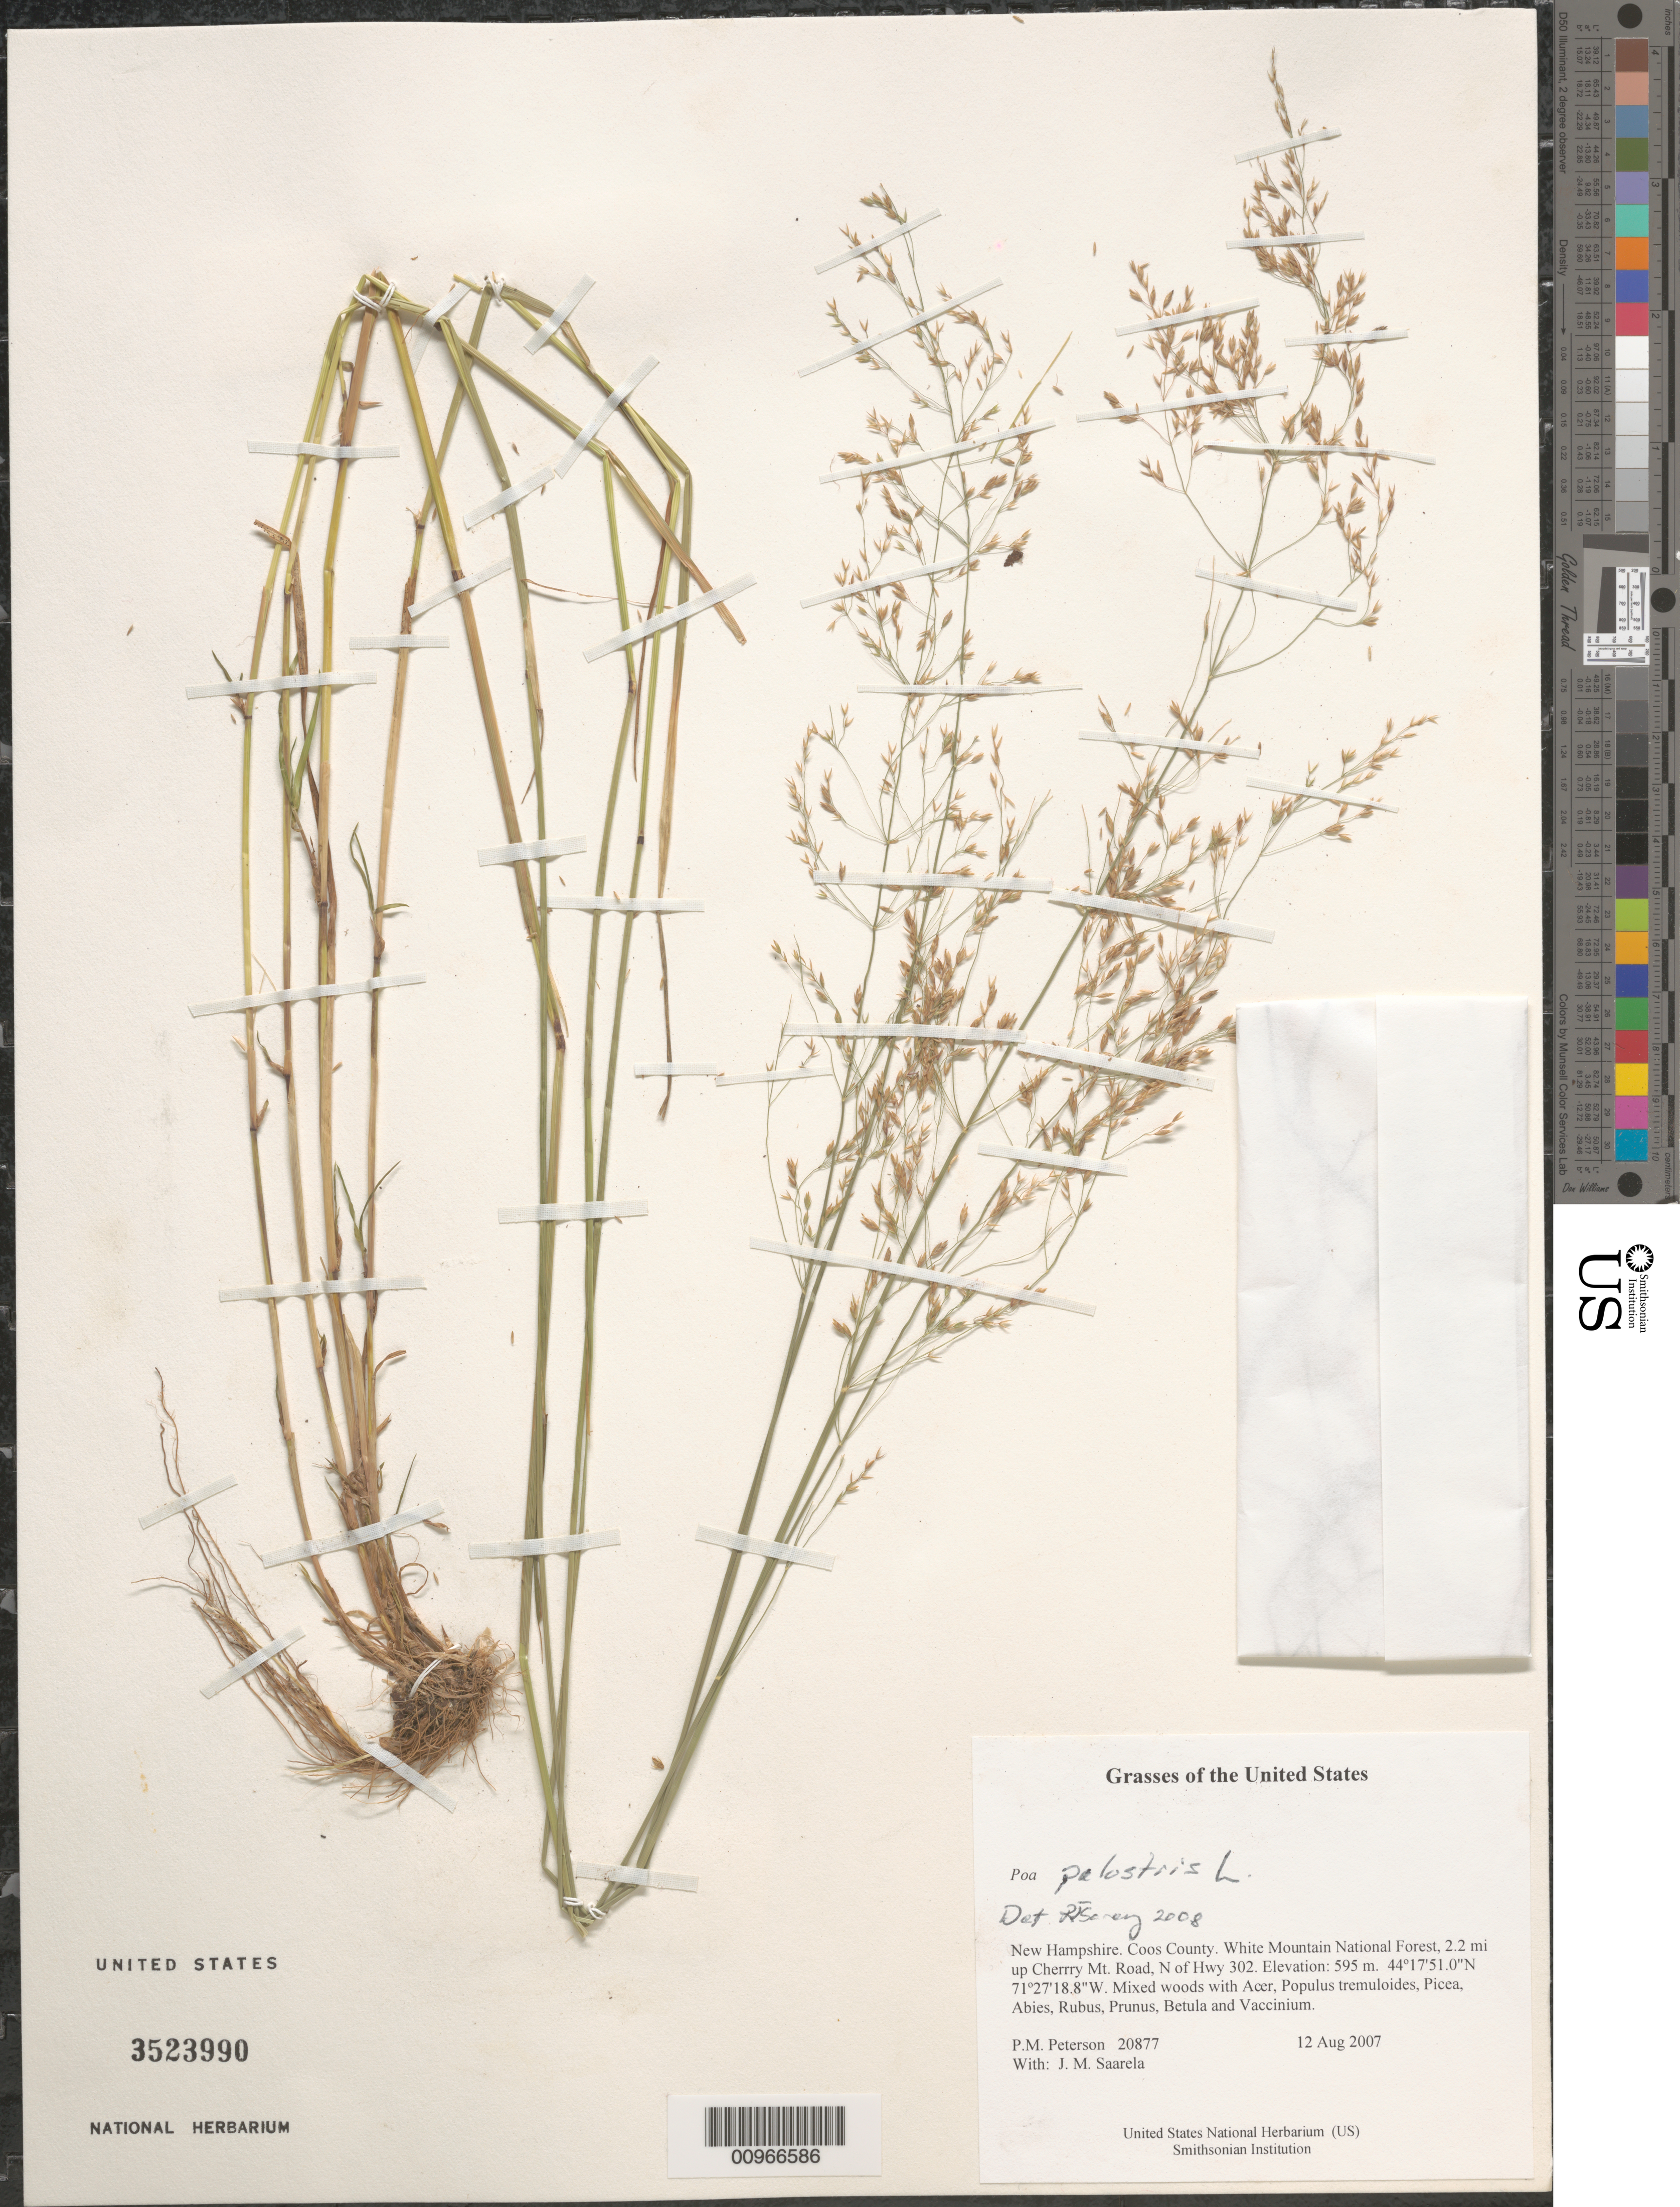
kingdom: Plantae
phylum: Tracheophyta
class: Liliopsida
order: Poales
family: Poaceae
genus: Poa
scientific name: Poa palustris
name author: L.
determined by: Soreng, Robert J., Research Associate (BOT), Smithsonian Institution - National Museum of Natural History (UNITED STATES)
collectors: P. M. Peterson & J. Saarela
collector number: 20877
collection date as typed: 12 Aug 2007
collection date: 2007-08-12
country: United States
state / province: New Hampshire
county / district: Coos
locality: White Mountain National Forest, 2.2 mi up Cherrry Mt. Road, N of Hwy 302.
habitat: Mixed woods with Acer, Populus tremuloides, Picea, Abies, Rubus, Prunus, Betula and Vaccinium.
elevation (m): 595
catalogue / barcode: US 3523990